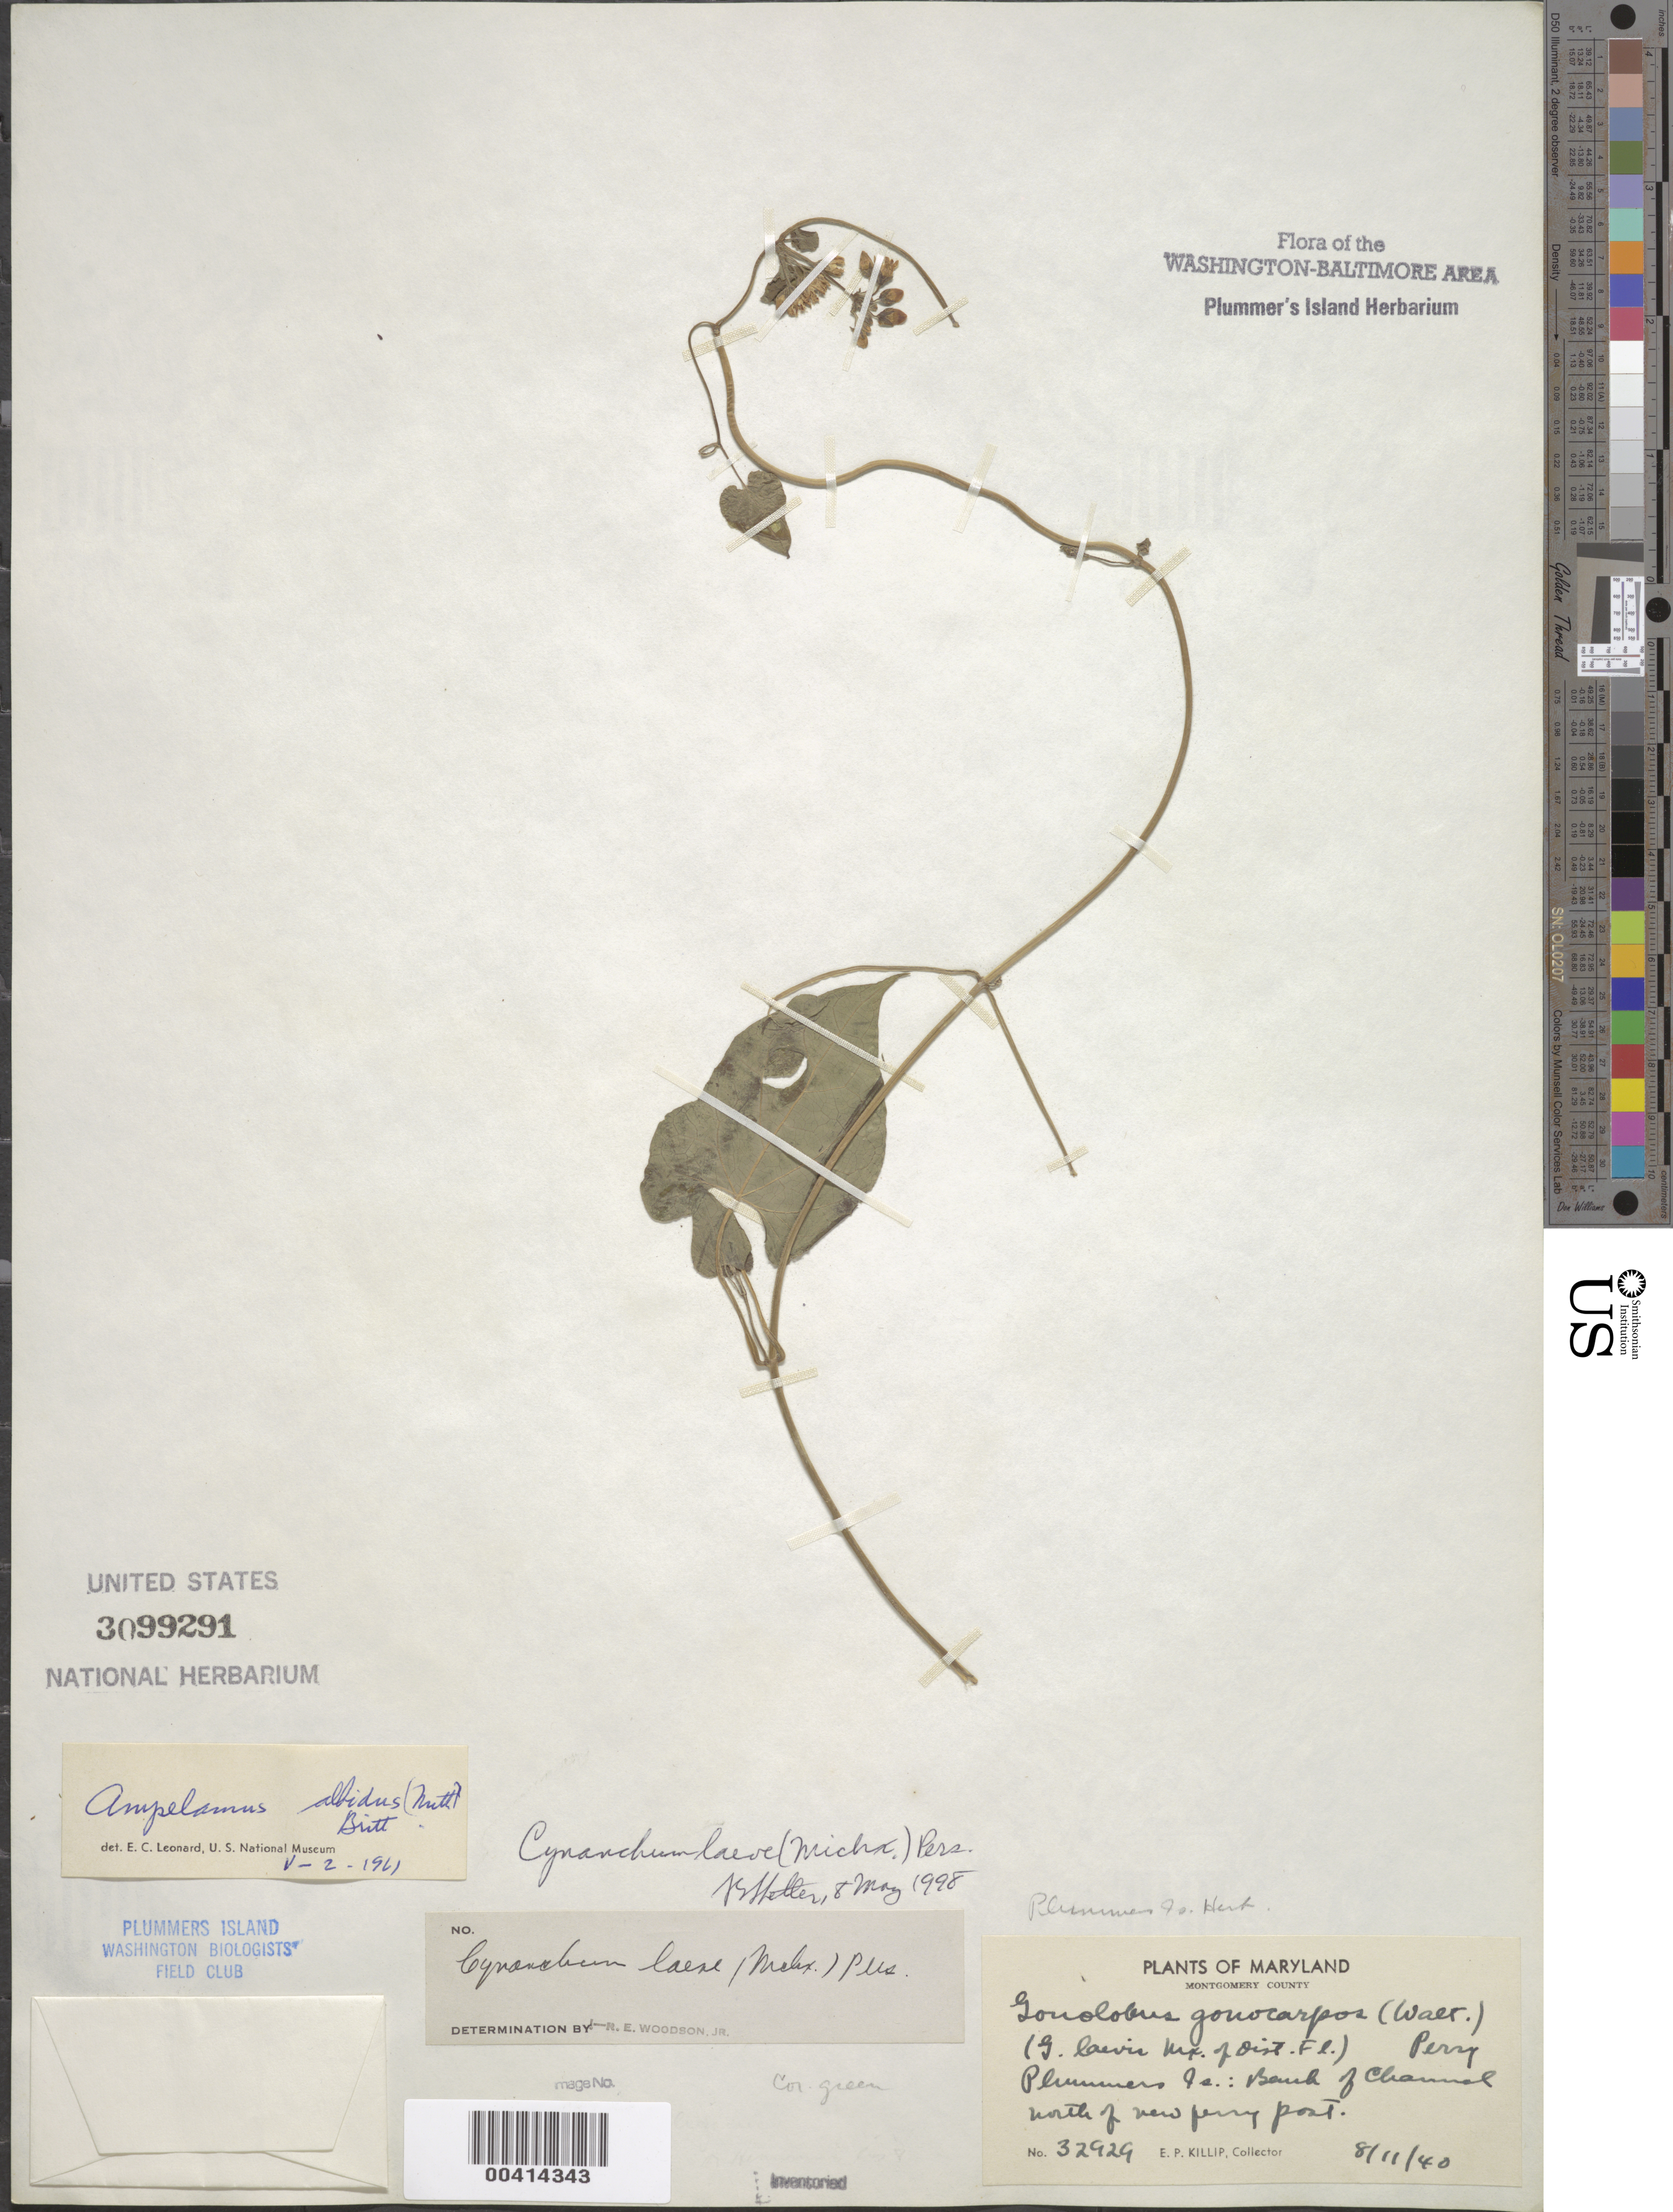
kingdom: Plantae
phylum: Tracheophyta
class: Magnoliopsida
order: Gentianales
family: Apocynaceae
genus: Cynanchum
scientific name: Cynanchum laeve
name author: (Michx.) Pers.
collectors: E. P. Killip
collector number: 32929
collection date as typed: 11 Aug 1940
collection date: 1940-08-11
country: United States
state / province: Maryland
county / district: Montgomery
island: Plummers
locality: Plummer's Island; bank of channel north of New Ferry Port C. & O. Canal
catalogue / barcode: US 3099291